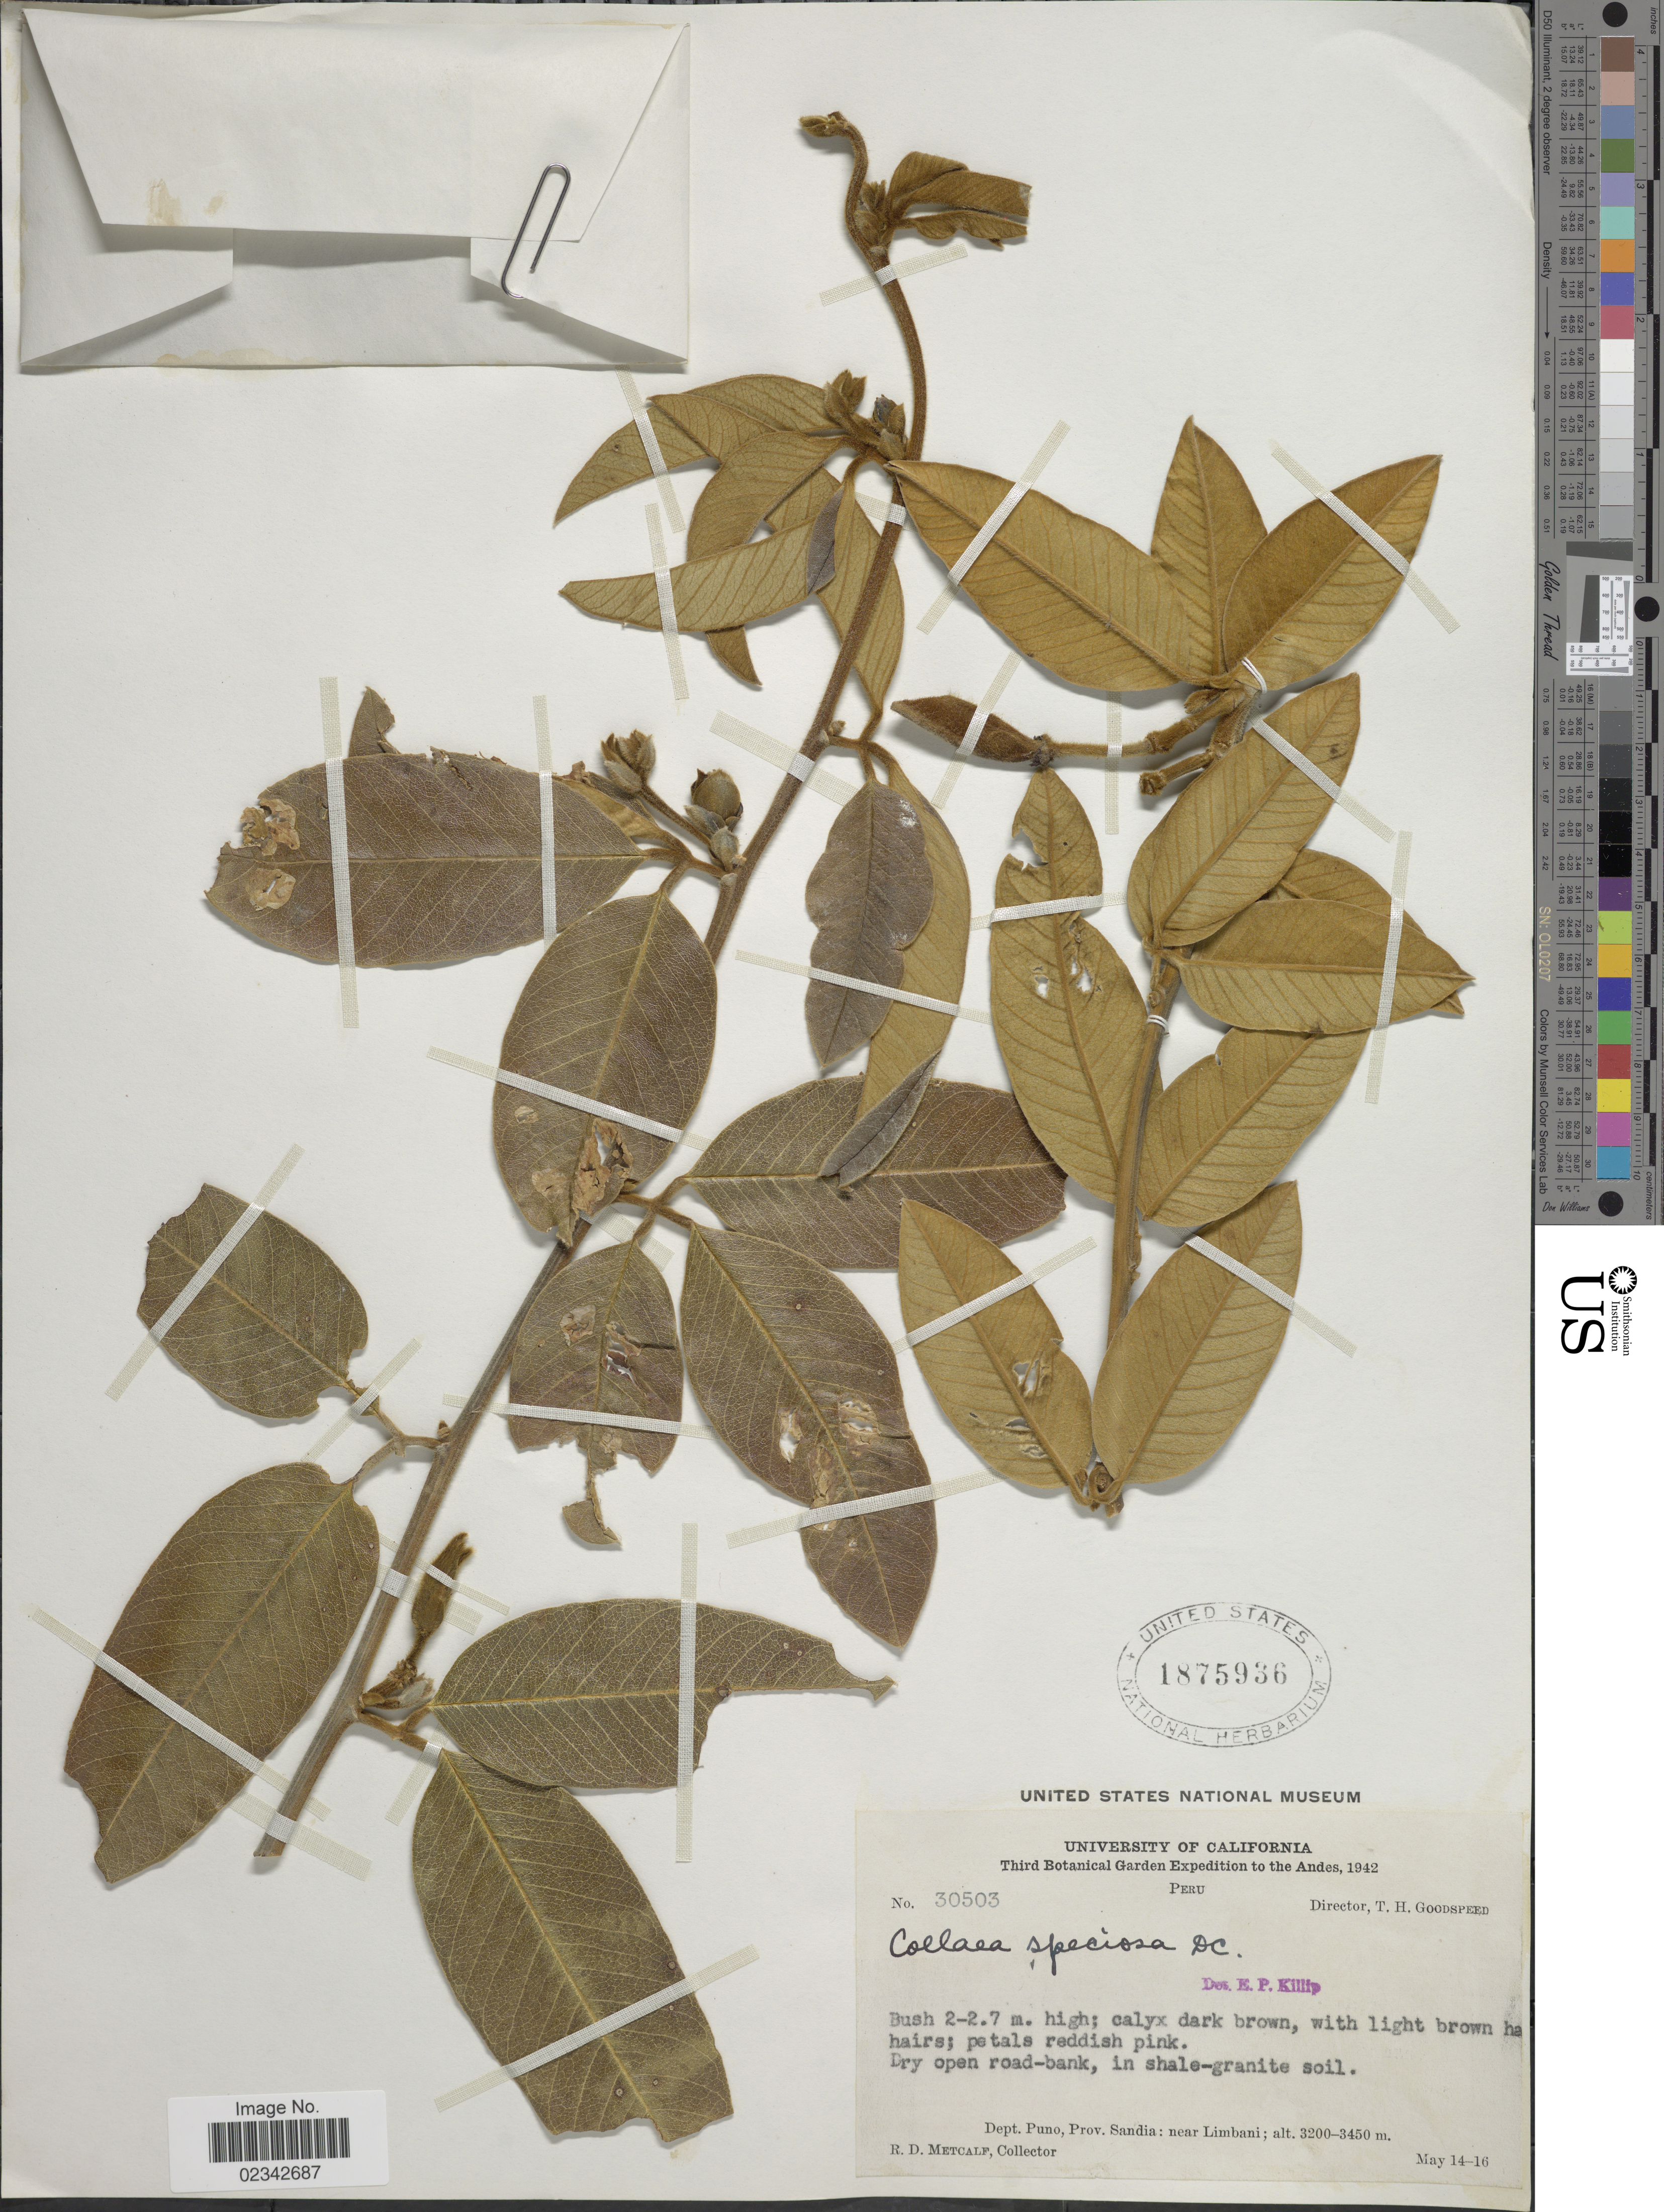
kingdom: Plantae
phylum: Tracheophyta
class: Magnoliopsida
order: Fabales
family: Fabaceae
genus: Collaea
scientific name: Collaea speciosa var. macra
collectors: R. D. Metcalf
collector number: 30503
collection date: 1942-05-14/1942-05-16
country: Peru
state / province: Puno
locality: Dry open road-bank, prov. Sandia: near Limbani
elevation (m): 3200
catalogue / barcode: US 1875936